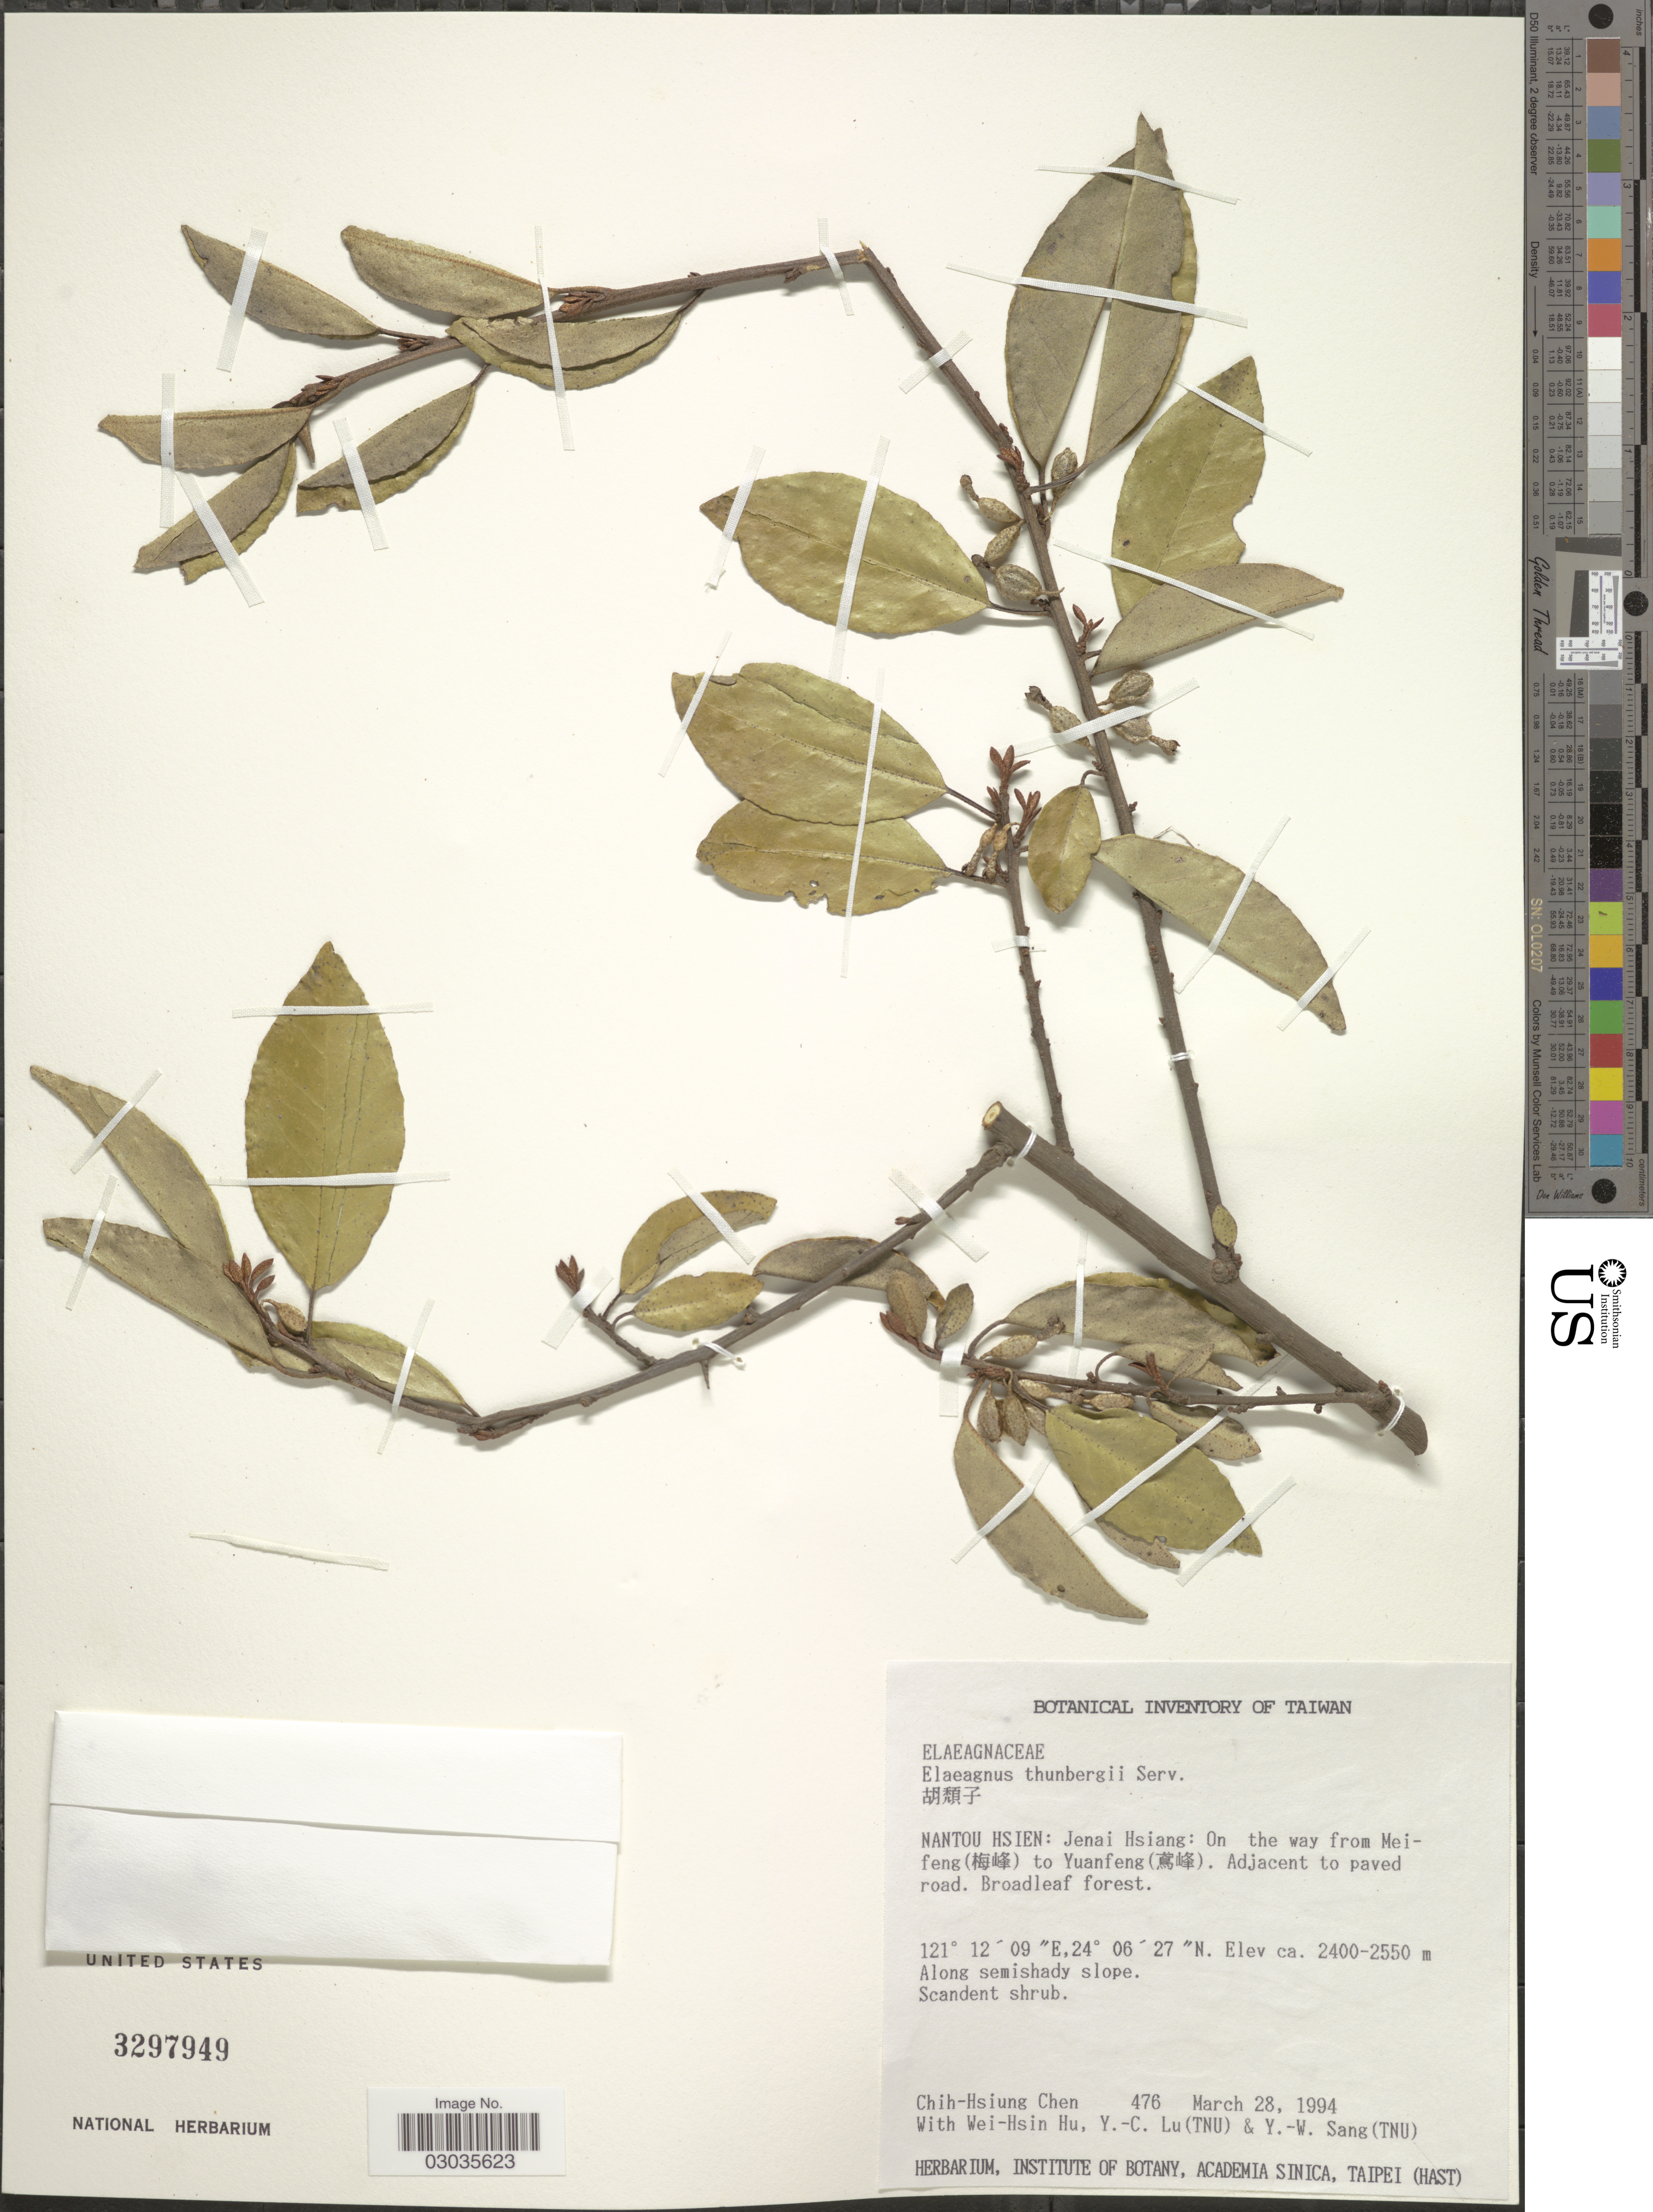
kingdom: Plantae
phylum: Tracheophyta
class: Magnoliopsida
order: Rosales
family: Elaeagnaceae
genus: Elaeagnus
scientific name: Elaeagnus thunbergii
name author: Servettaz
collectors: C.-H. Chen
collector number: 476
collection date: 1994-03-28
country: Taiwan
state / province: Nantou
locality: Nantou Hsien: Jenai Hsiang: On the way from Meifeng to Yuanfeng.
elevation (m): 2400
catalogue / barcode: US 3297949